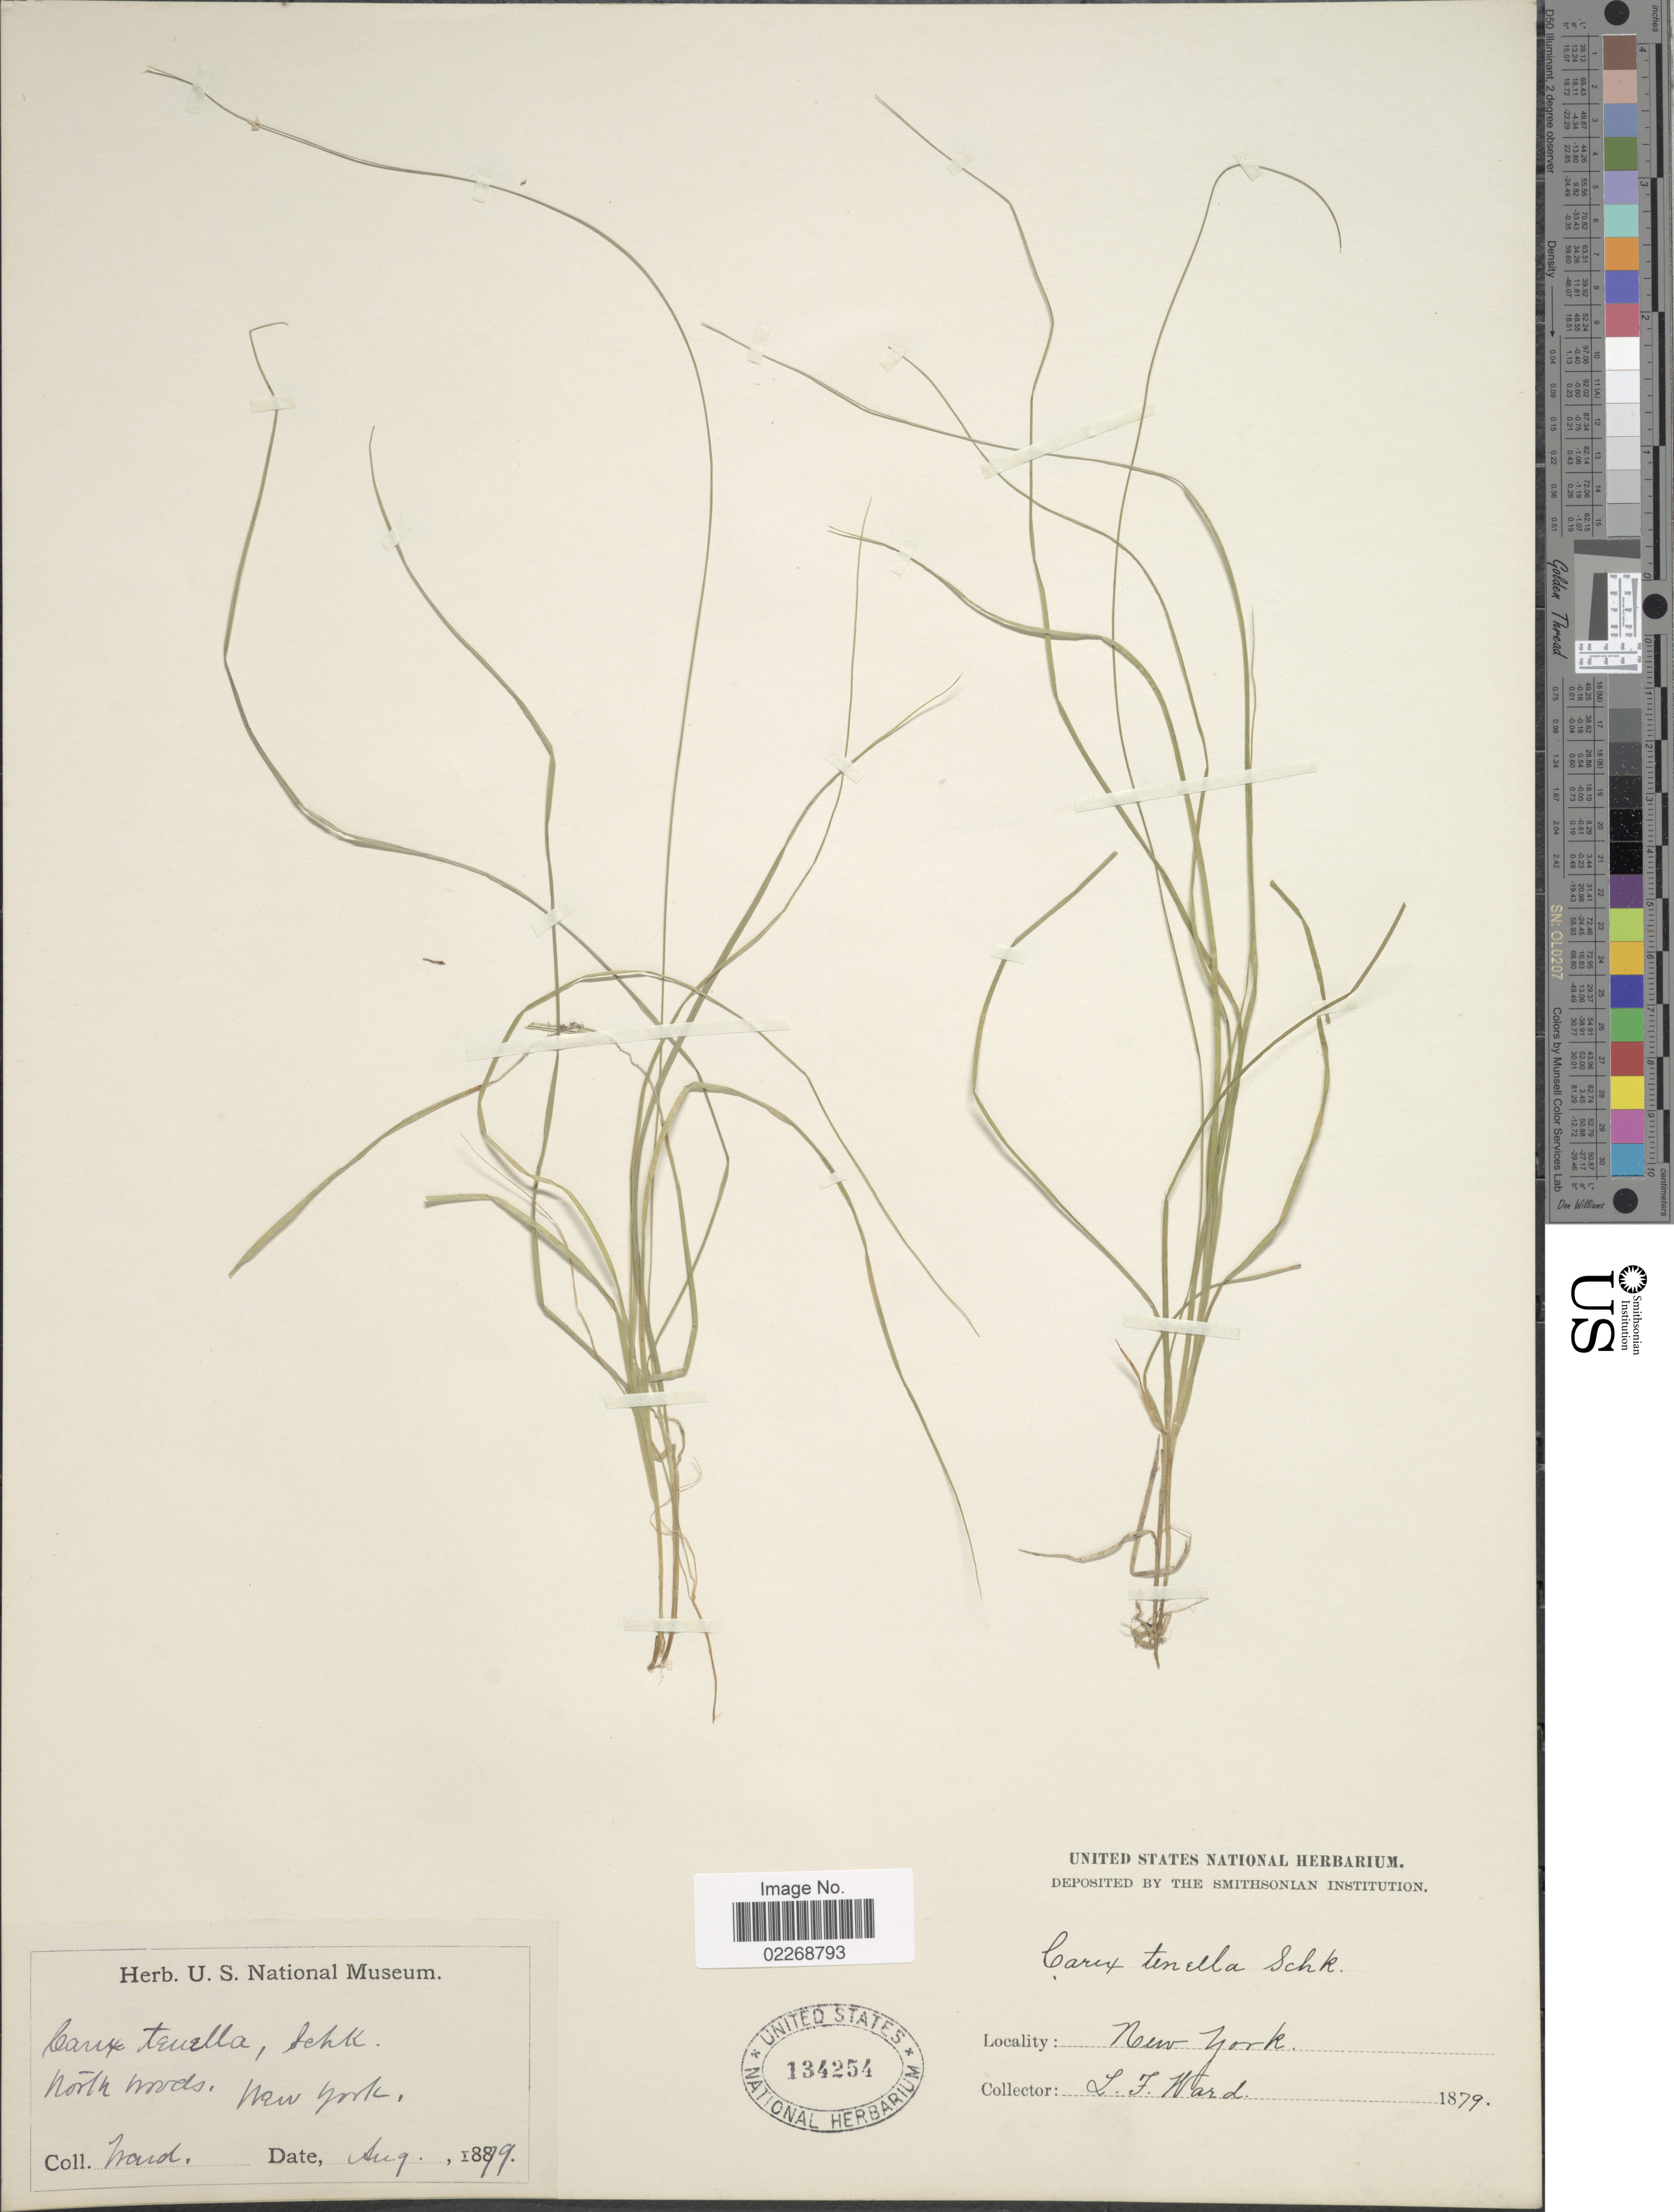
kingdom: Plantae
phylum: Tracheophyta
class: Liliopsida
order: Poales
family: Cyperaceae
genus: Carex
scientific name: Carex disperma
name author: Dewey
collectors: L. Ward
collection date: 1879-08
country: United States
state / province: New York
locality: North woods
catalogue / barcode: US 134254